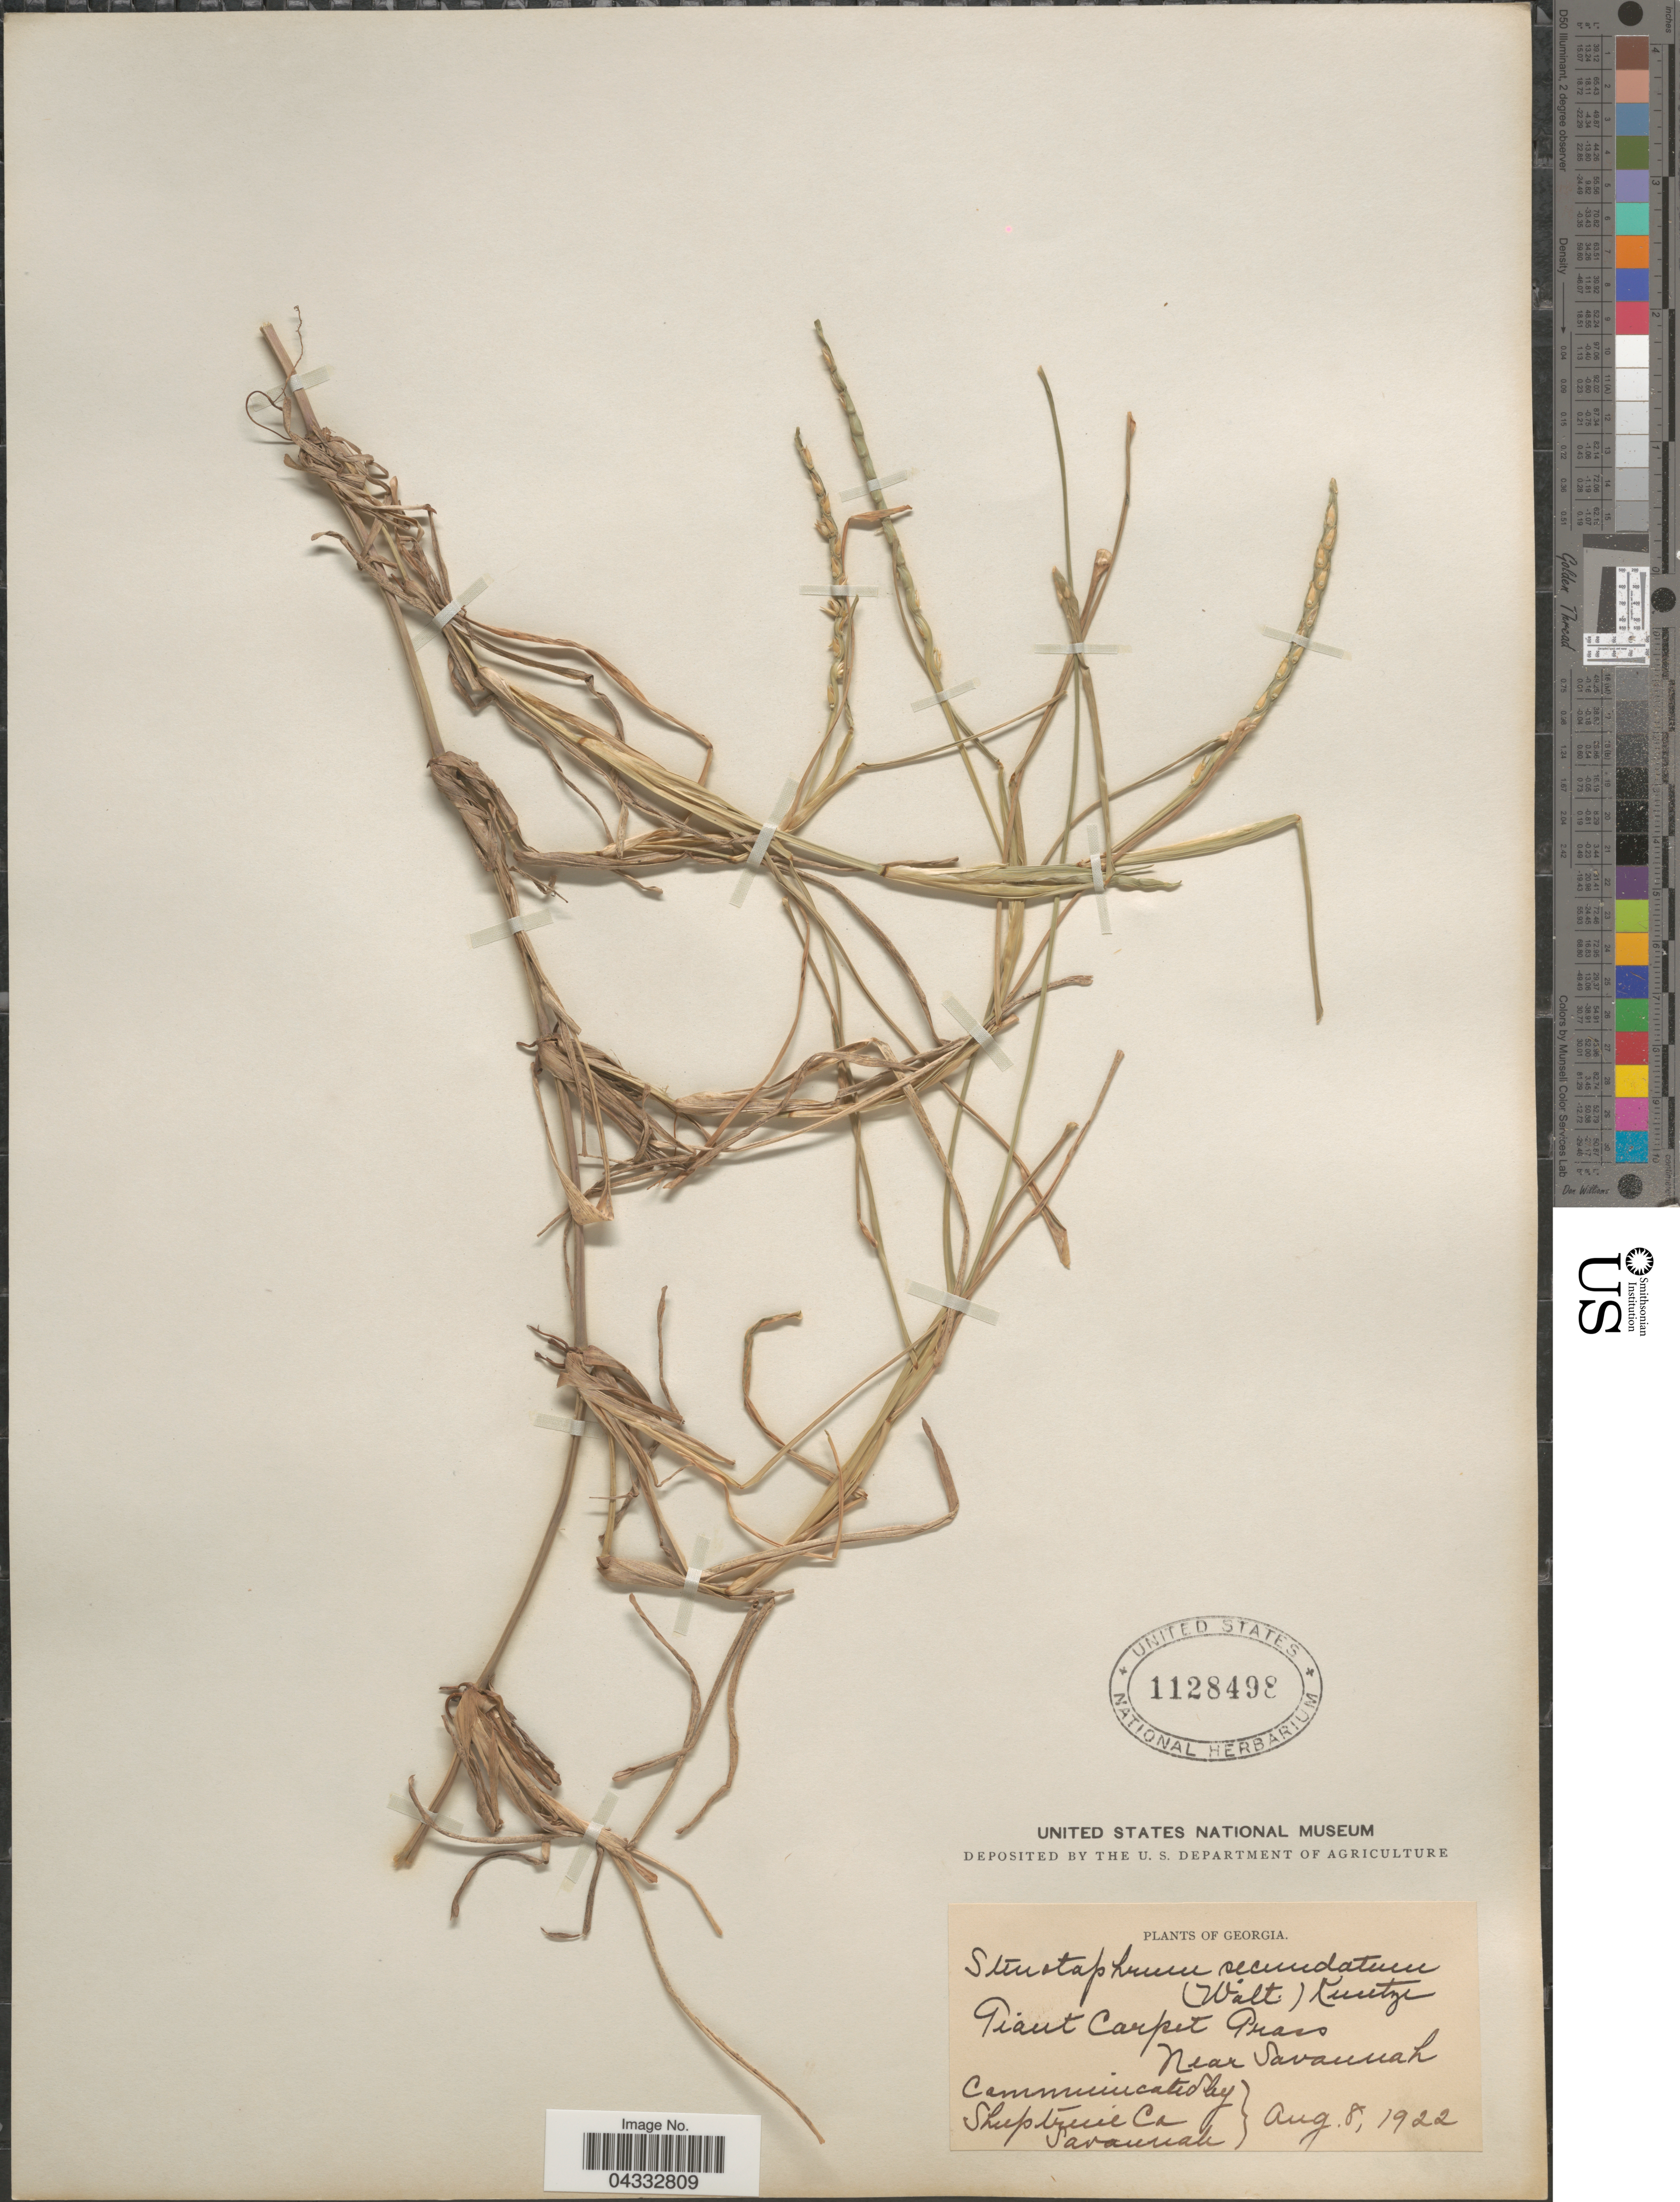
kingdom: Plantae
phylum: Tracheophyta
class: Liliopsida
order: Poales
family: Poaceae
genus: Stenotaphrum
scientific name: Stenotaphrum secundatum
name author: (Walter) Kuntze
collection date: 1922-08-08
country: United States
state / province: Georgia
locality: Near Savannah. Shuptrine Co., Savannah.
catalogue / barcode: US 1128498